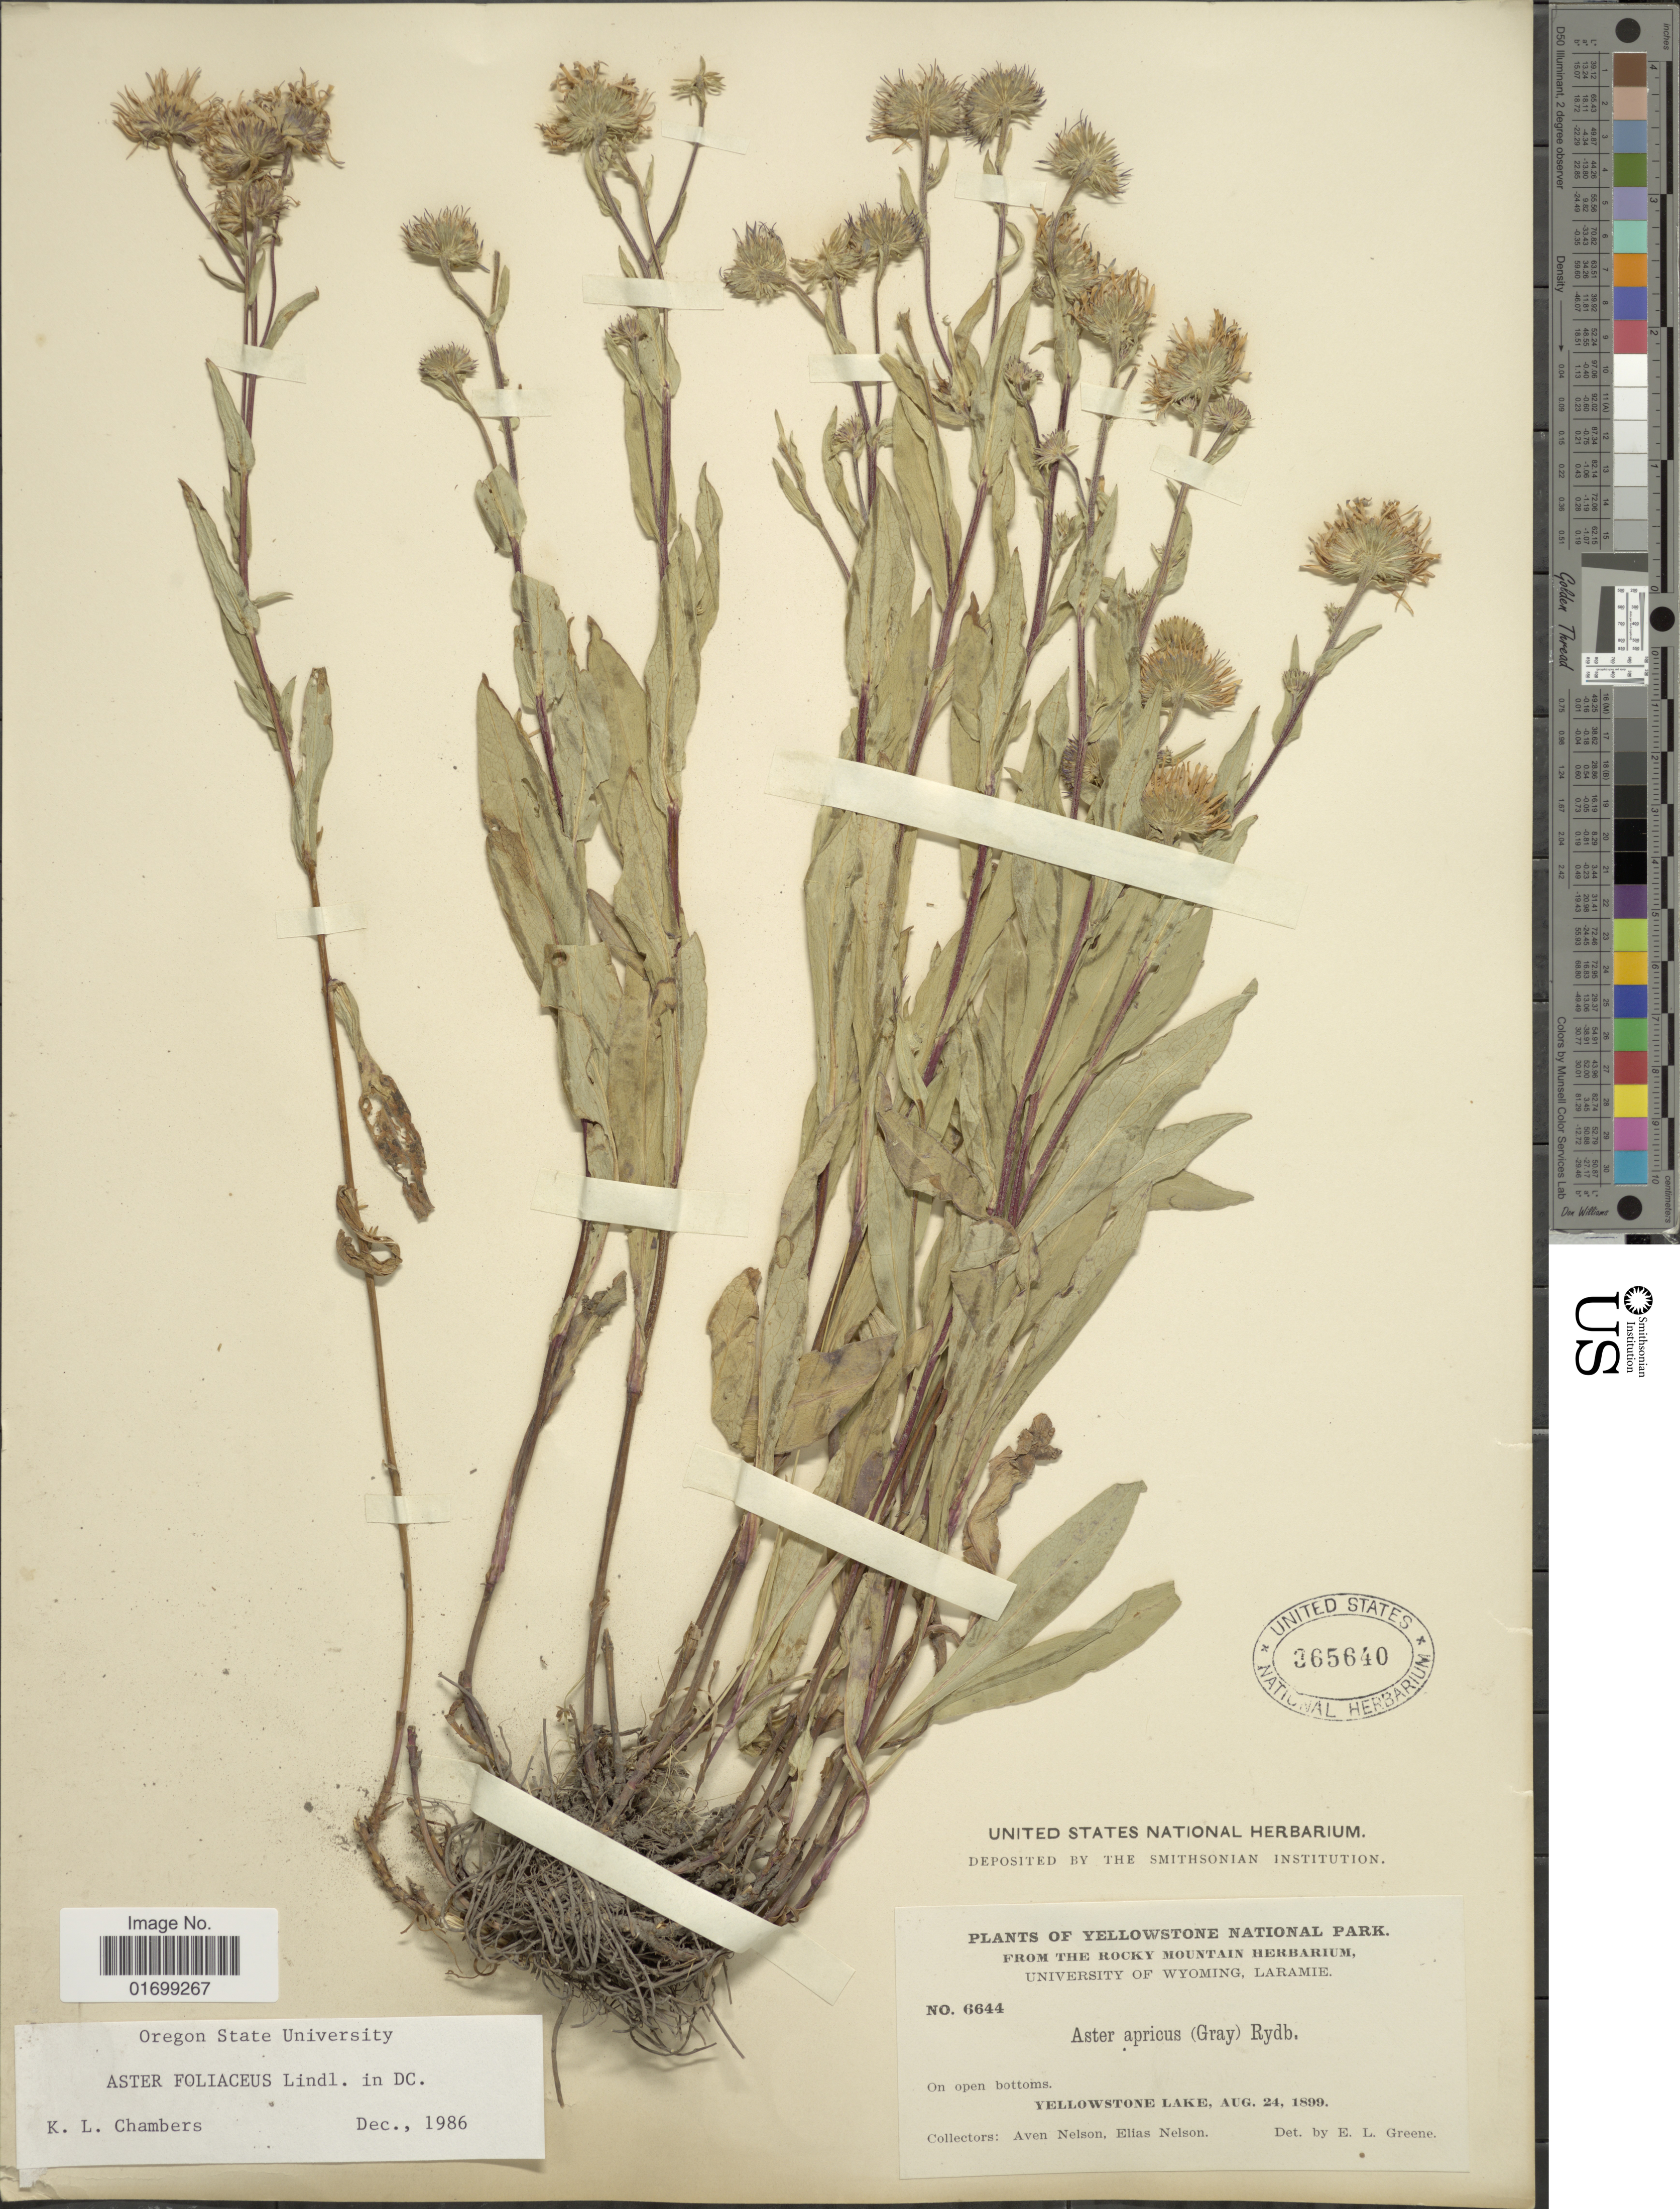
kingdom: Plantae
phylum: Tracheophyta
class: Magnoliopsida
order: Asterales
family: Asteraceae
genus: Symphyotrichum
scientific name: Symphyotrichum foliaceum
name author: (Lindl. ex DC.) G.L. Nesom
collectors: A. Nelson & E. Nelson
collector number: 6644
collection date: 1899-08-24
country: United States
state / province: Wyoming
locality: Yellowstone National Park, on open bottoms, Yellowstone Lake.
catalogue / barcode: US 365640